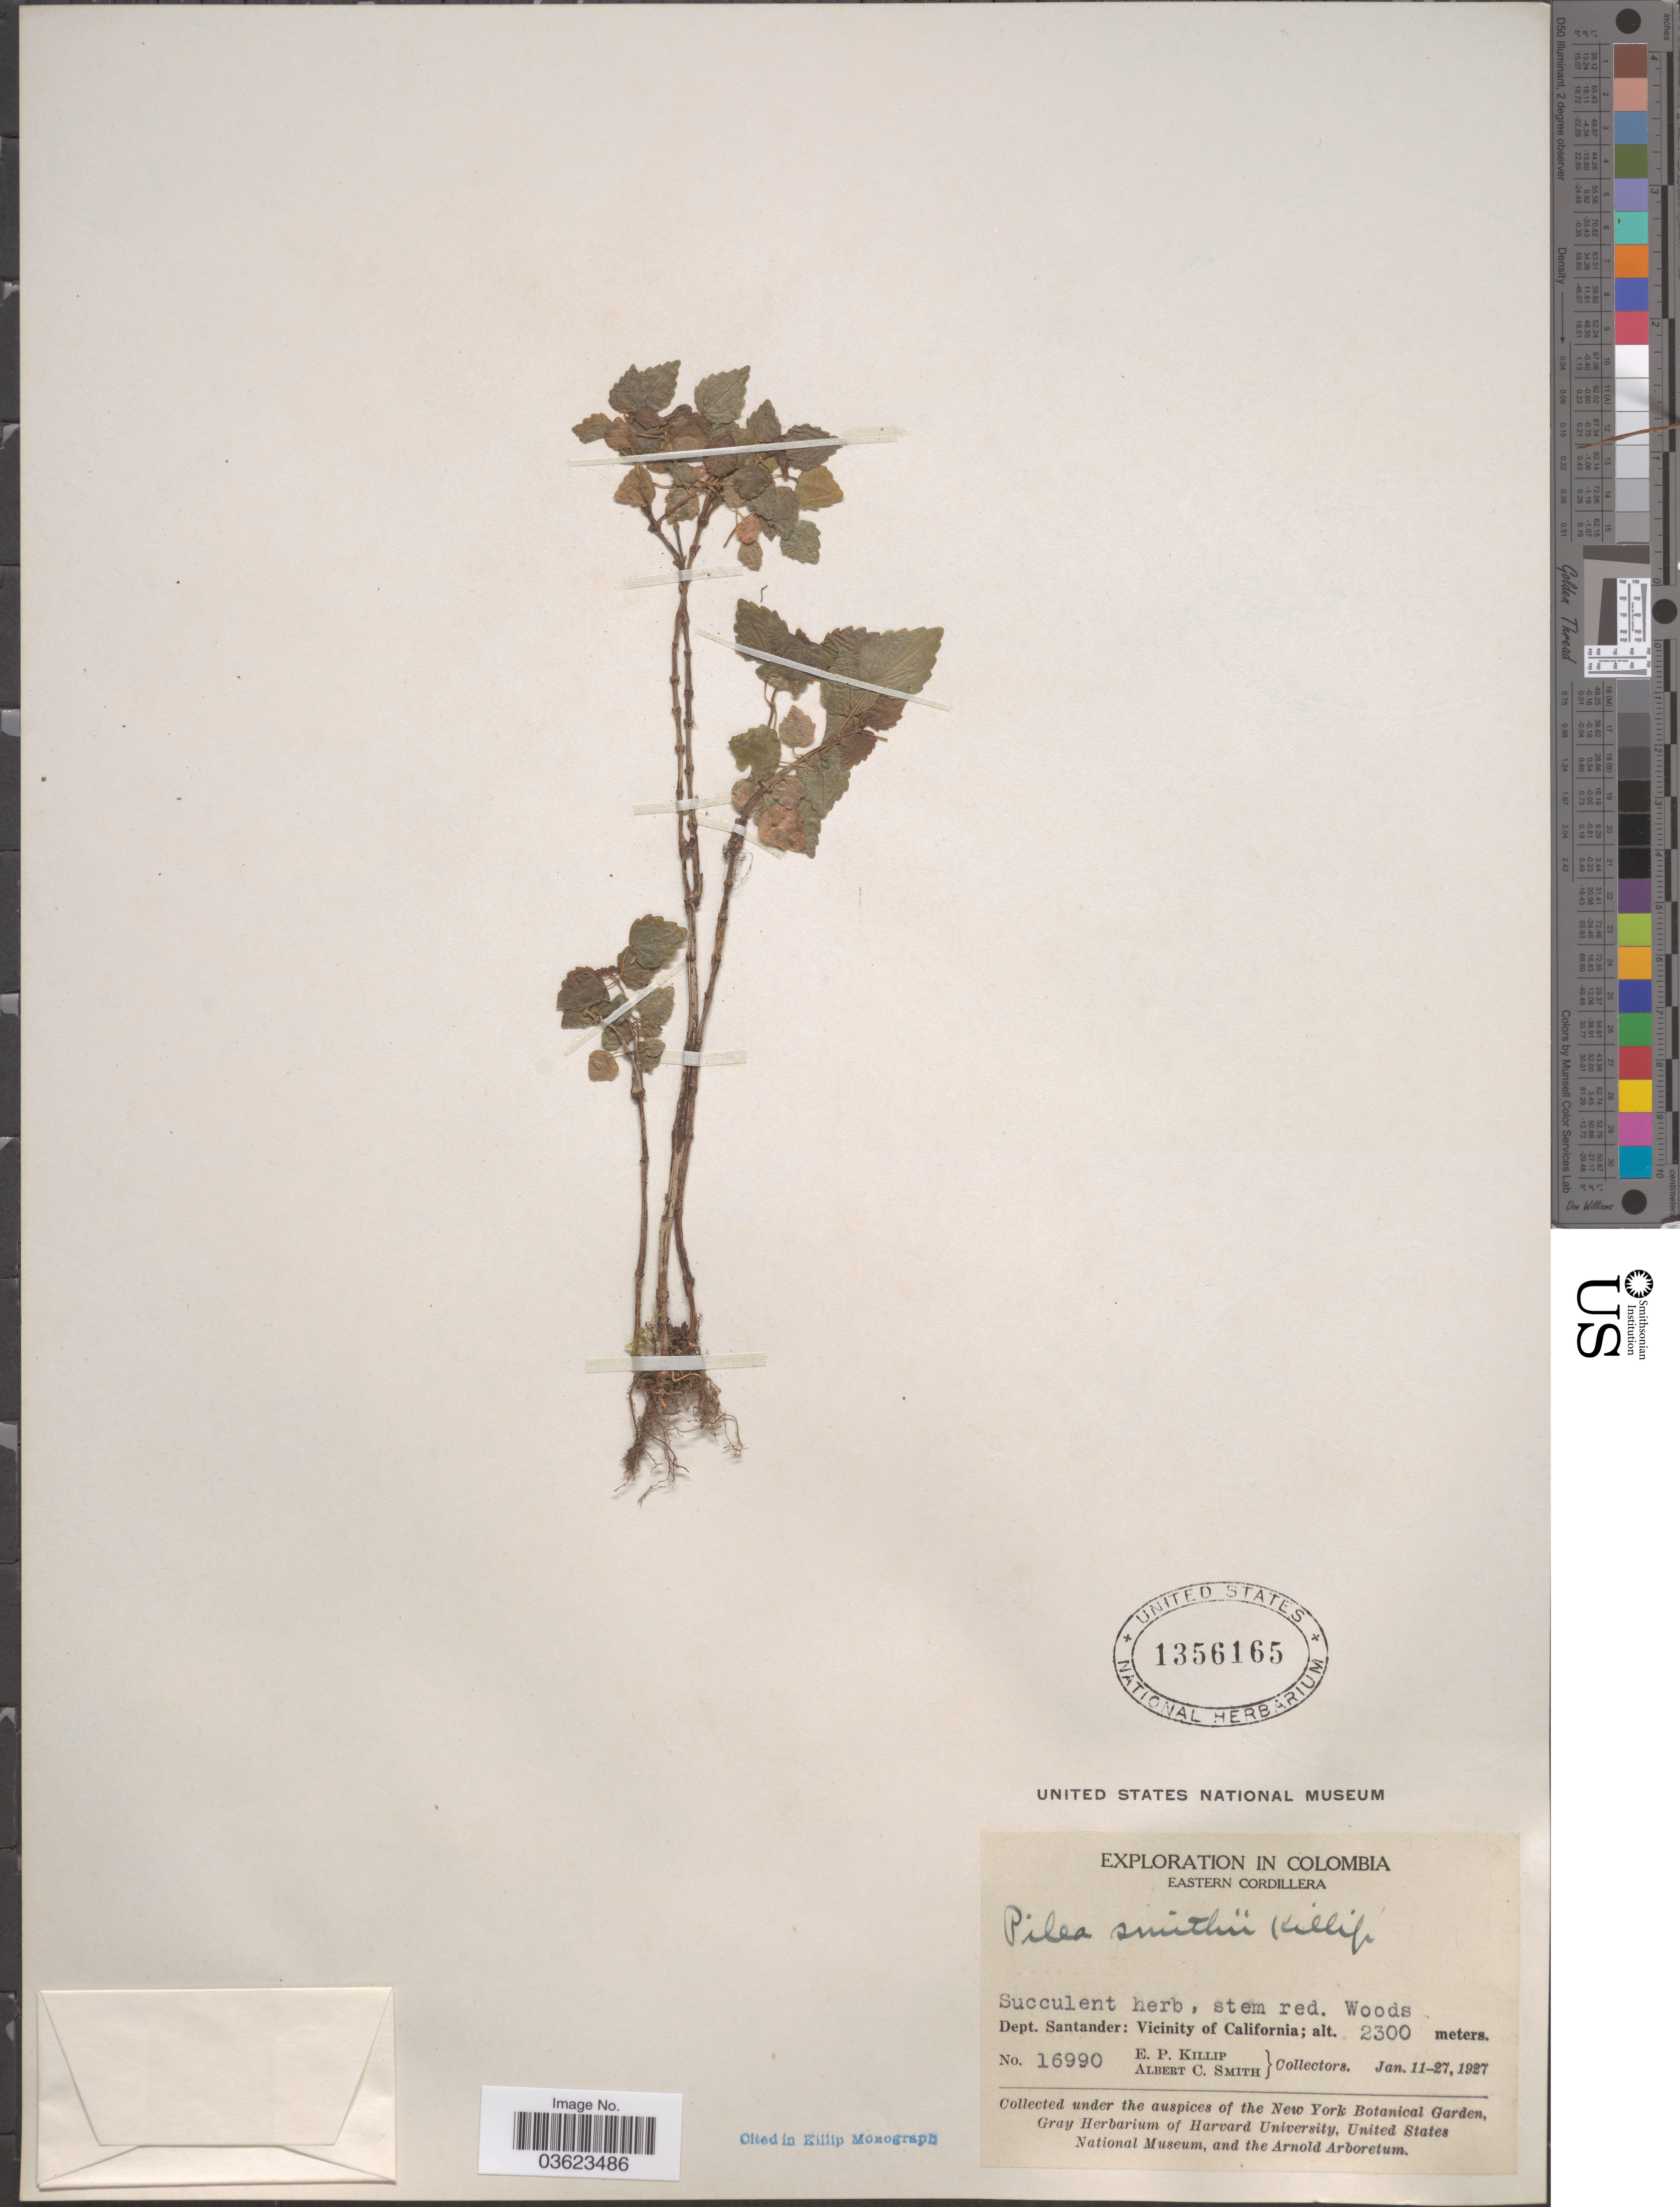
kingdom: Plantae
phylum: Tracheophyta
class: Magnoliopsida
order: Rosales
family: Urticaceae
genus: Pilea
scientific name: Pilea smithii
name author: Killip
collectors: E. P. Killip & A. C. Smith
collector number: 16990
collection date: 1927-01-11/1927-01-27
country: Colombia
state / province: Santander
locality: Eastern Cordillera. Dept. Santander: Vicinity of California.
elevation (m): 2300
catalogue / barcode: US 1356165